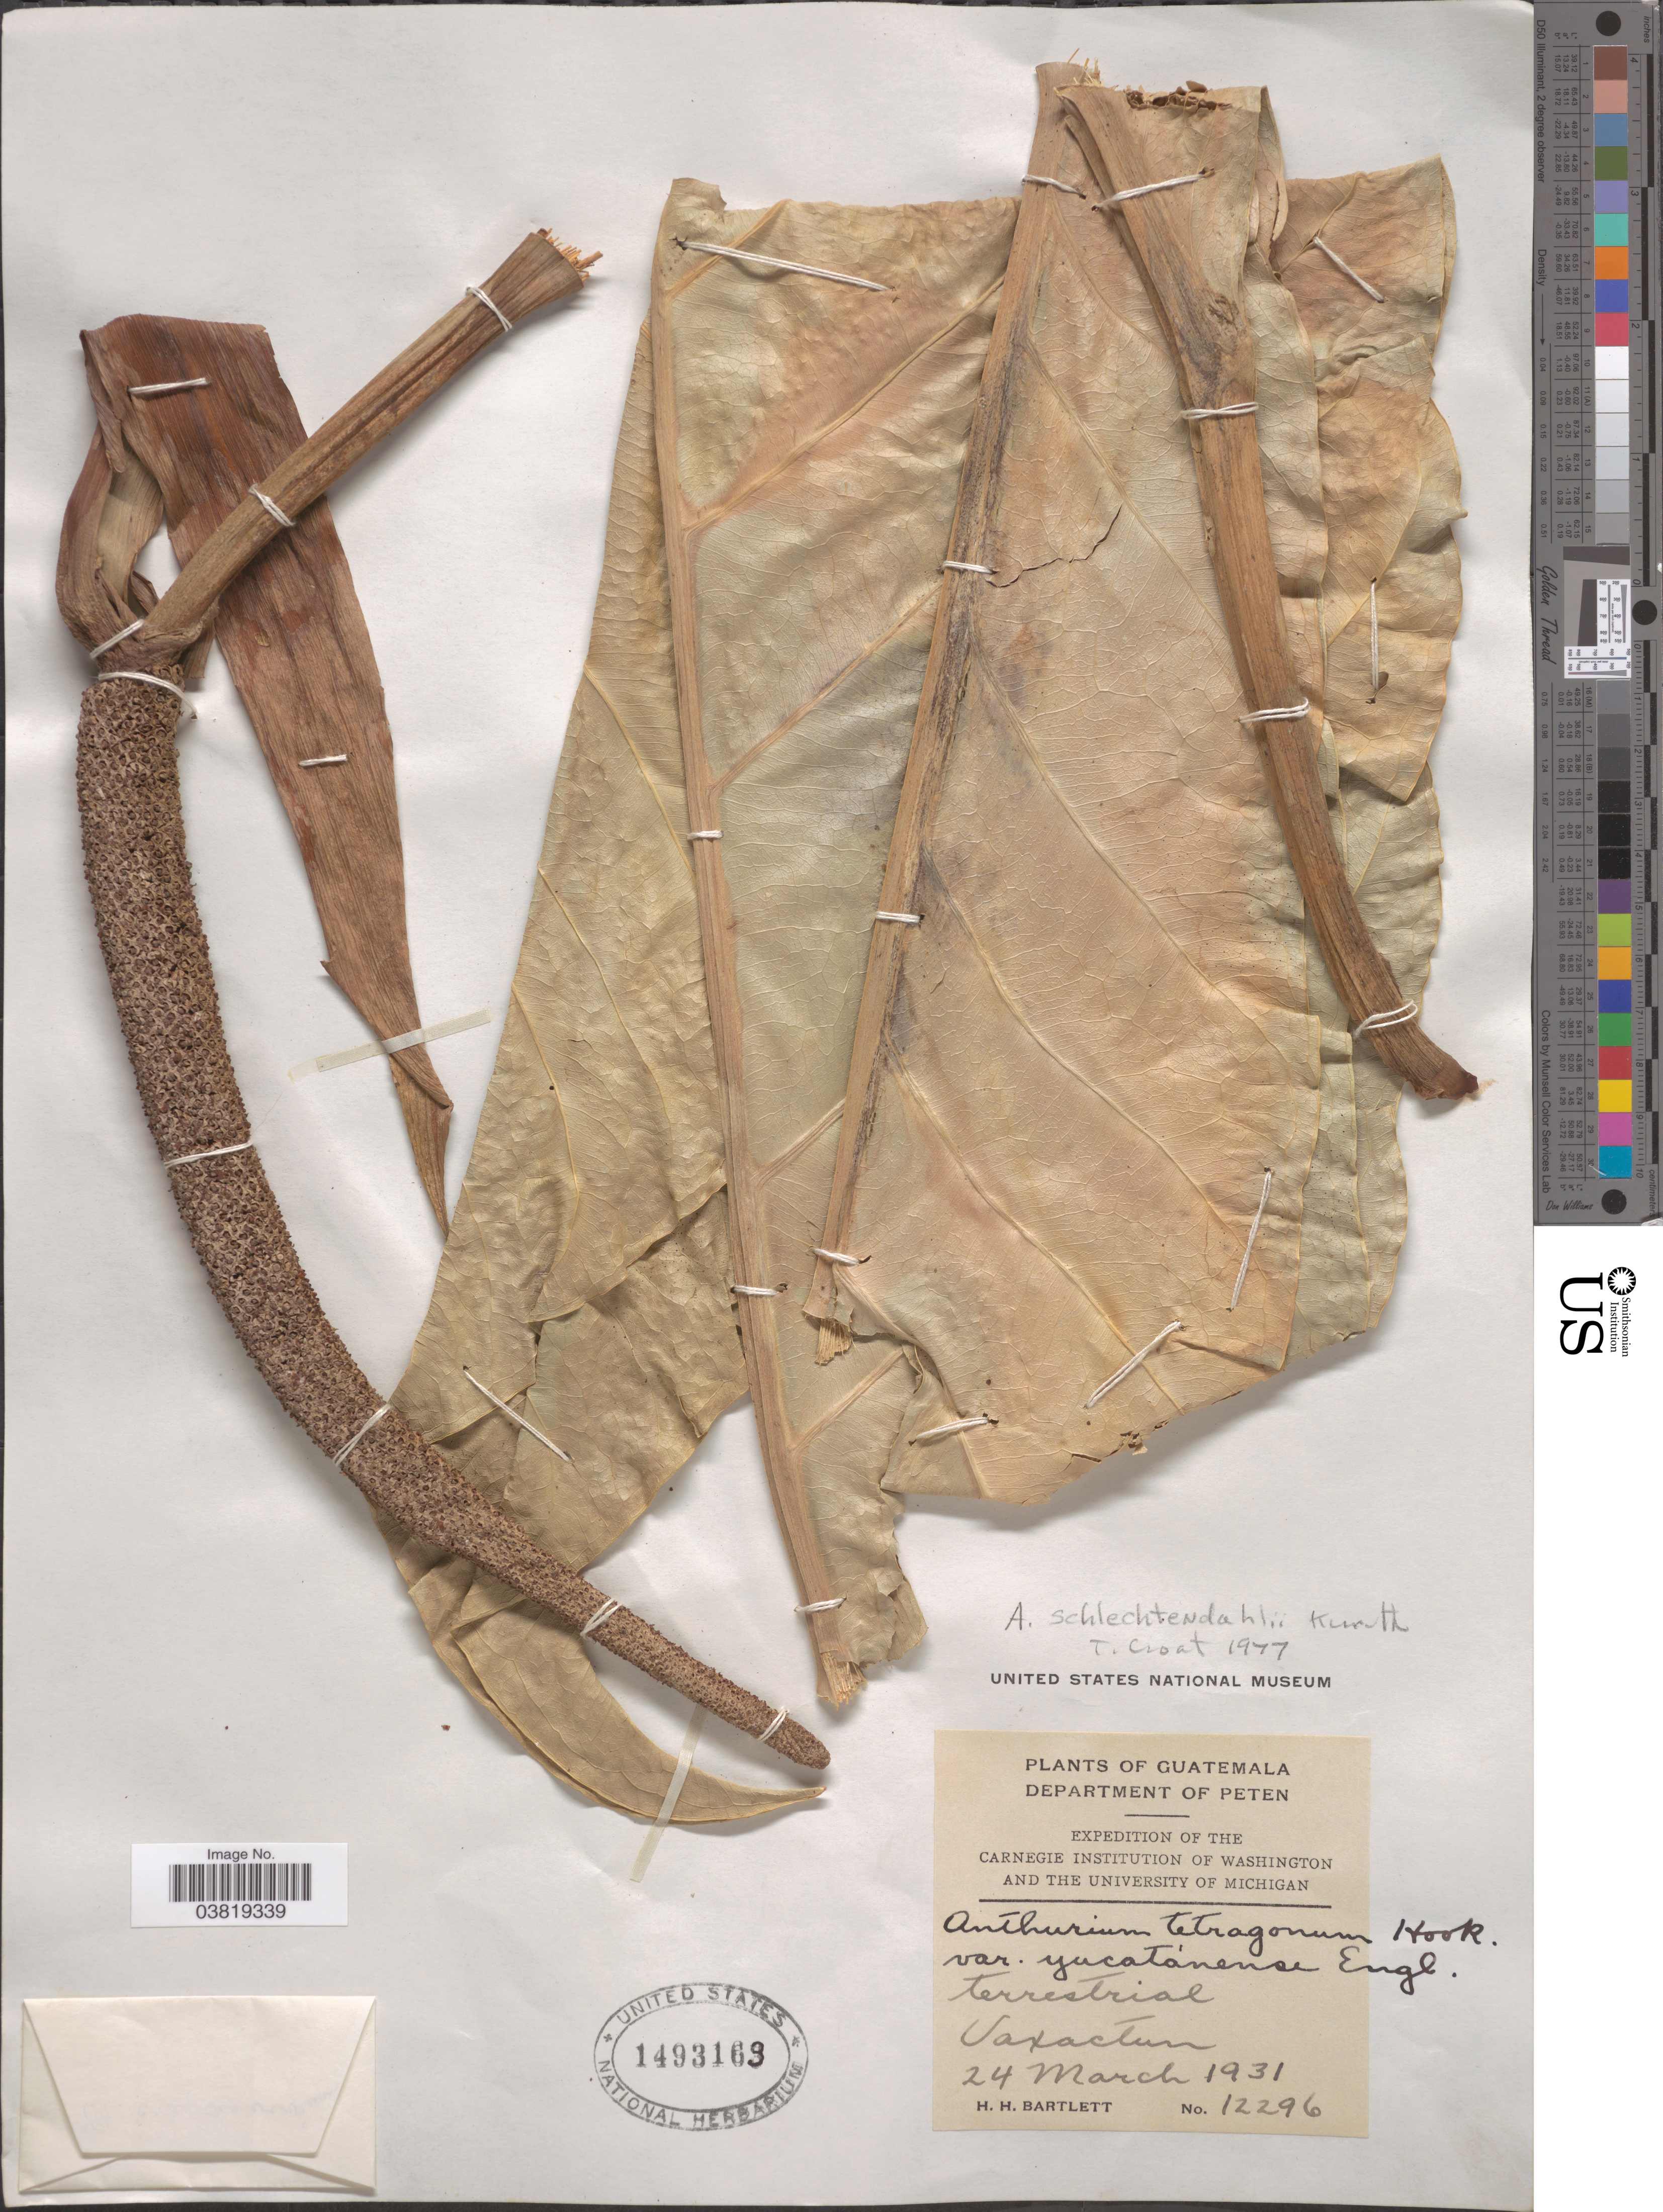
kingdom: Plantae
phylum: Tracheophyta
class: Liliopsida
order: Alismatales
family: Araceae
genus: Anthurium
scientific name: Anthurium schlechtendalii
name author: Kunth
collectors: H. H. Bartlett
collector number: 12296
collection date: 1931-03-24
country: Guatemala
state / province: El Peten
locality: Department of Peten. Uaxactun.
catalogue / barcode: US 1493169